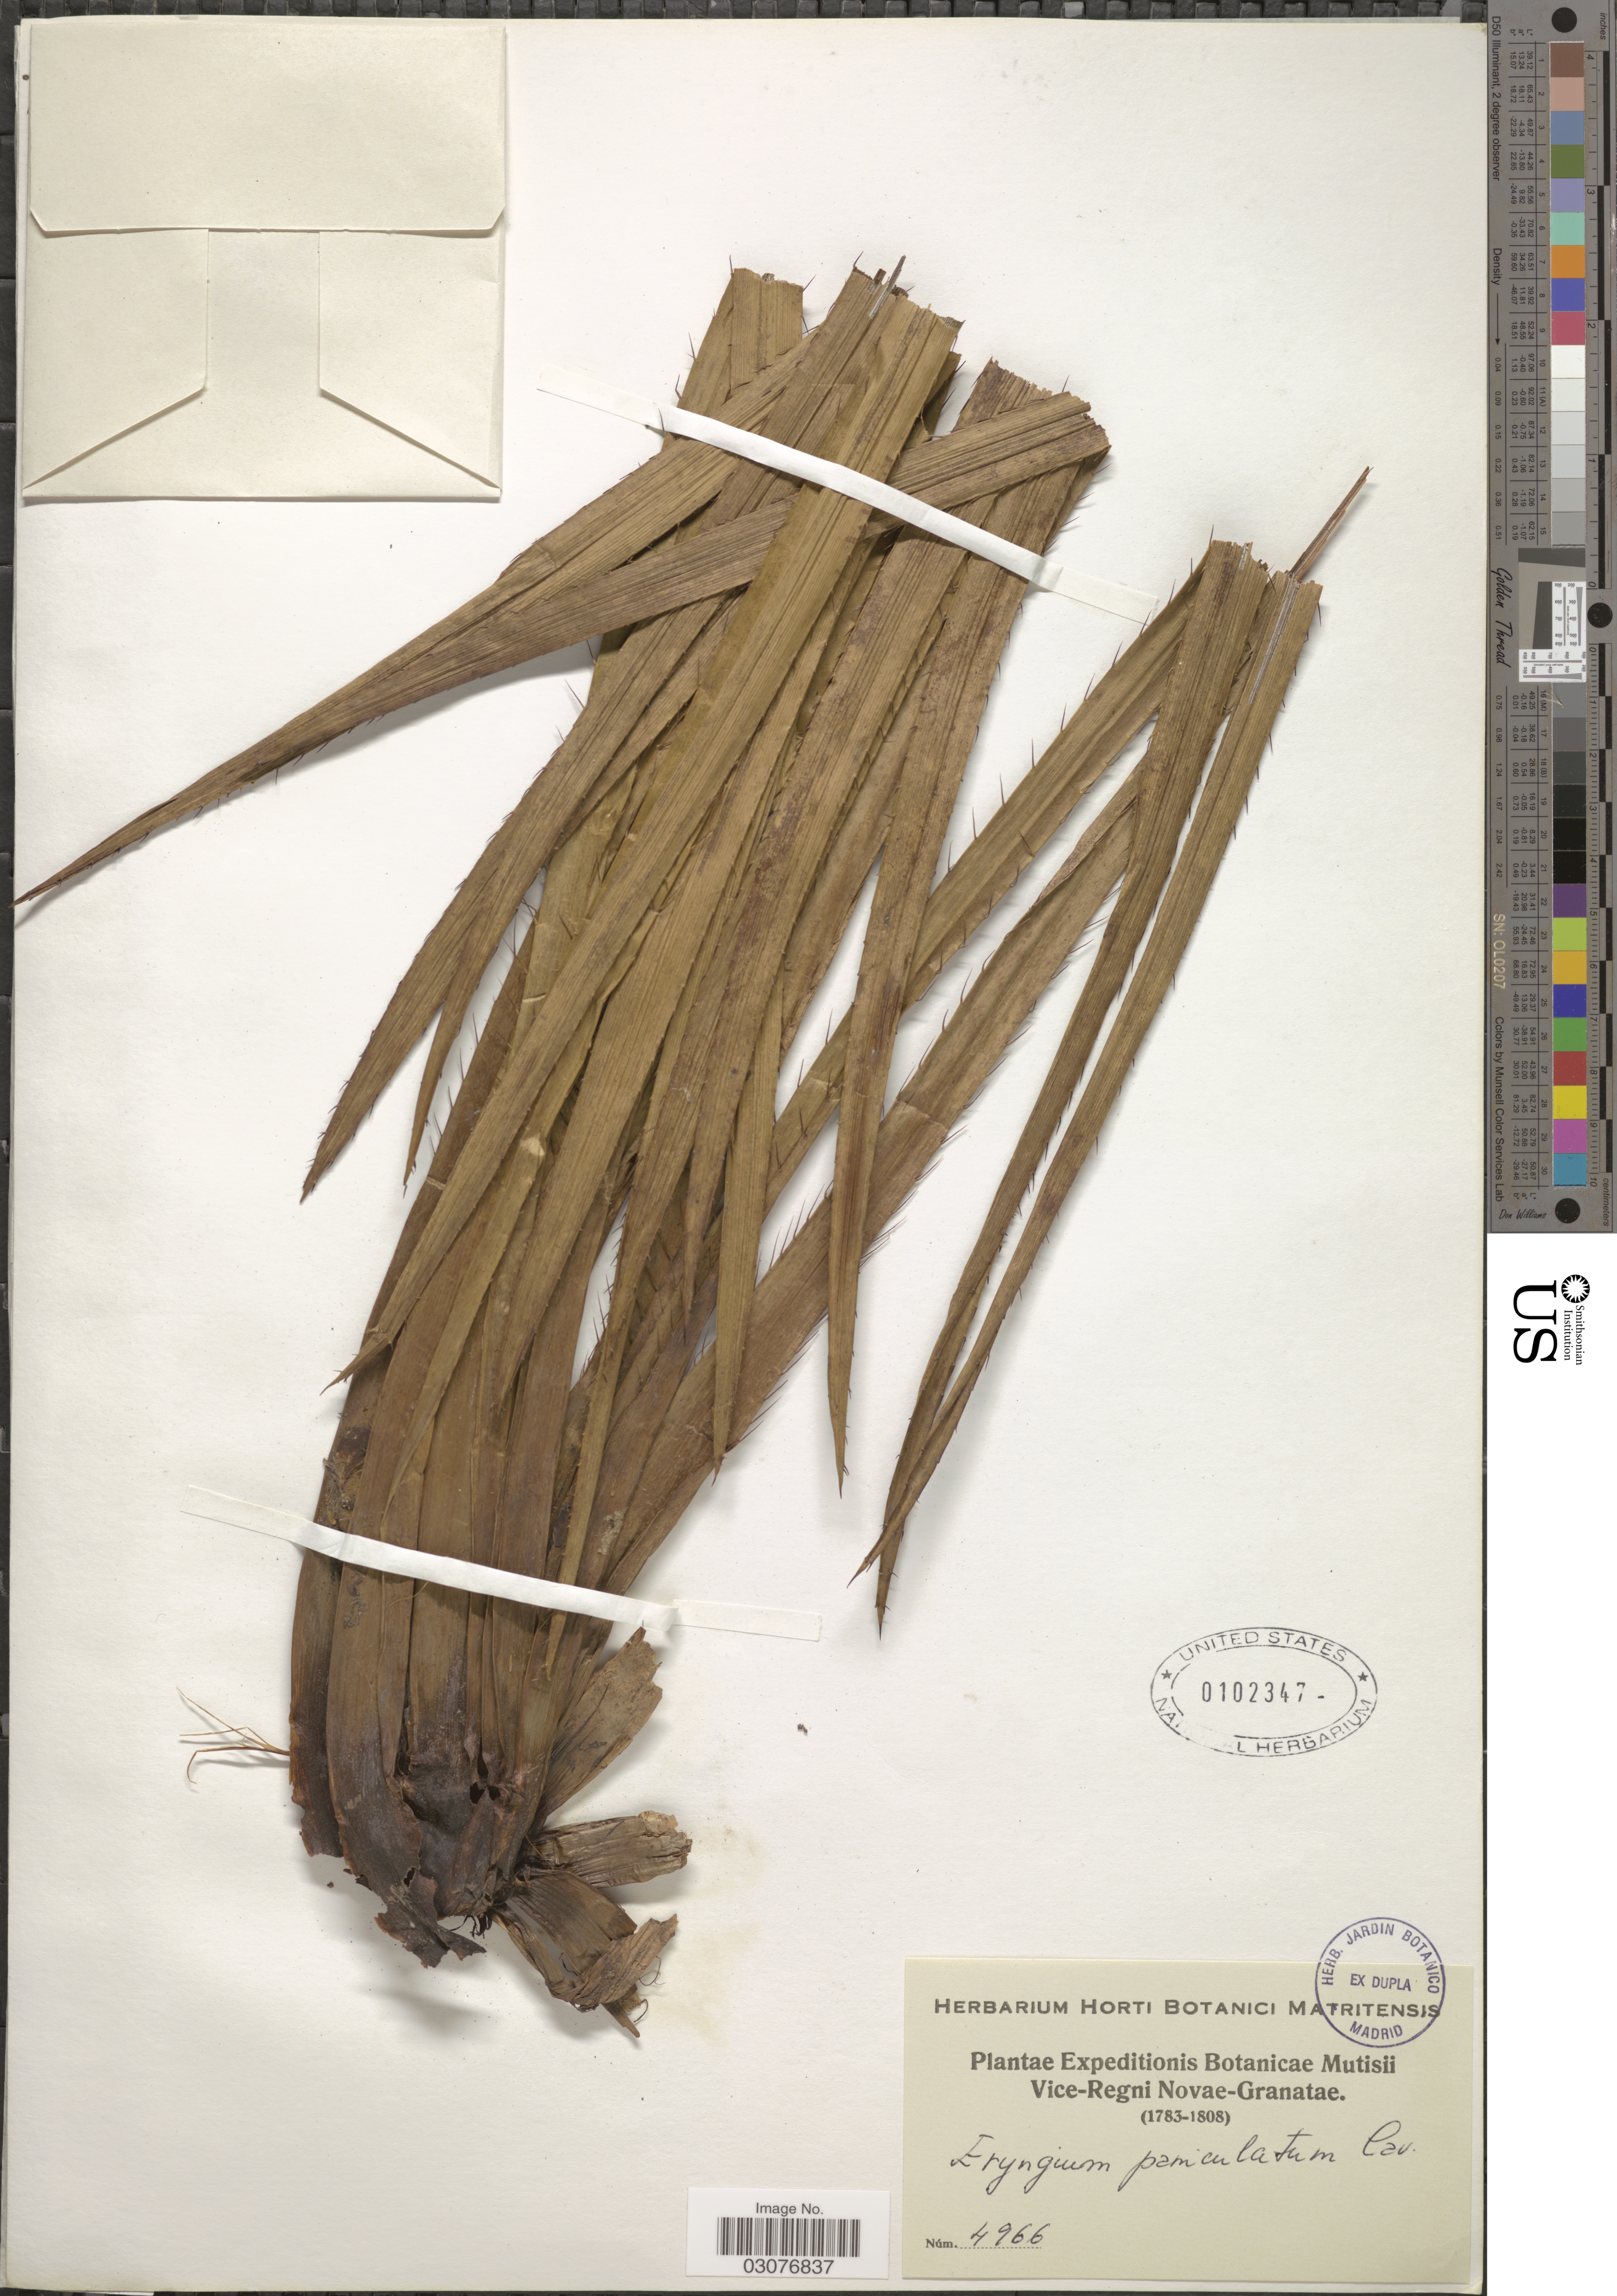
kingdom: Plantae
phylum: Tracheophyta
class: Magnoliopsida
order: Apiales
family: Apiaceae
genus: Eryngium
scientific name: Eryngium paniculatum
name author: Dombey ex Cav. & F. Delaroche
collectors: Expeditions Botanicae Mutisii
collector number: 4966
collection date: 1783/1808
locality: Vice-Regni Novae-Granatae.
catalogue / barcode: US 102347